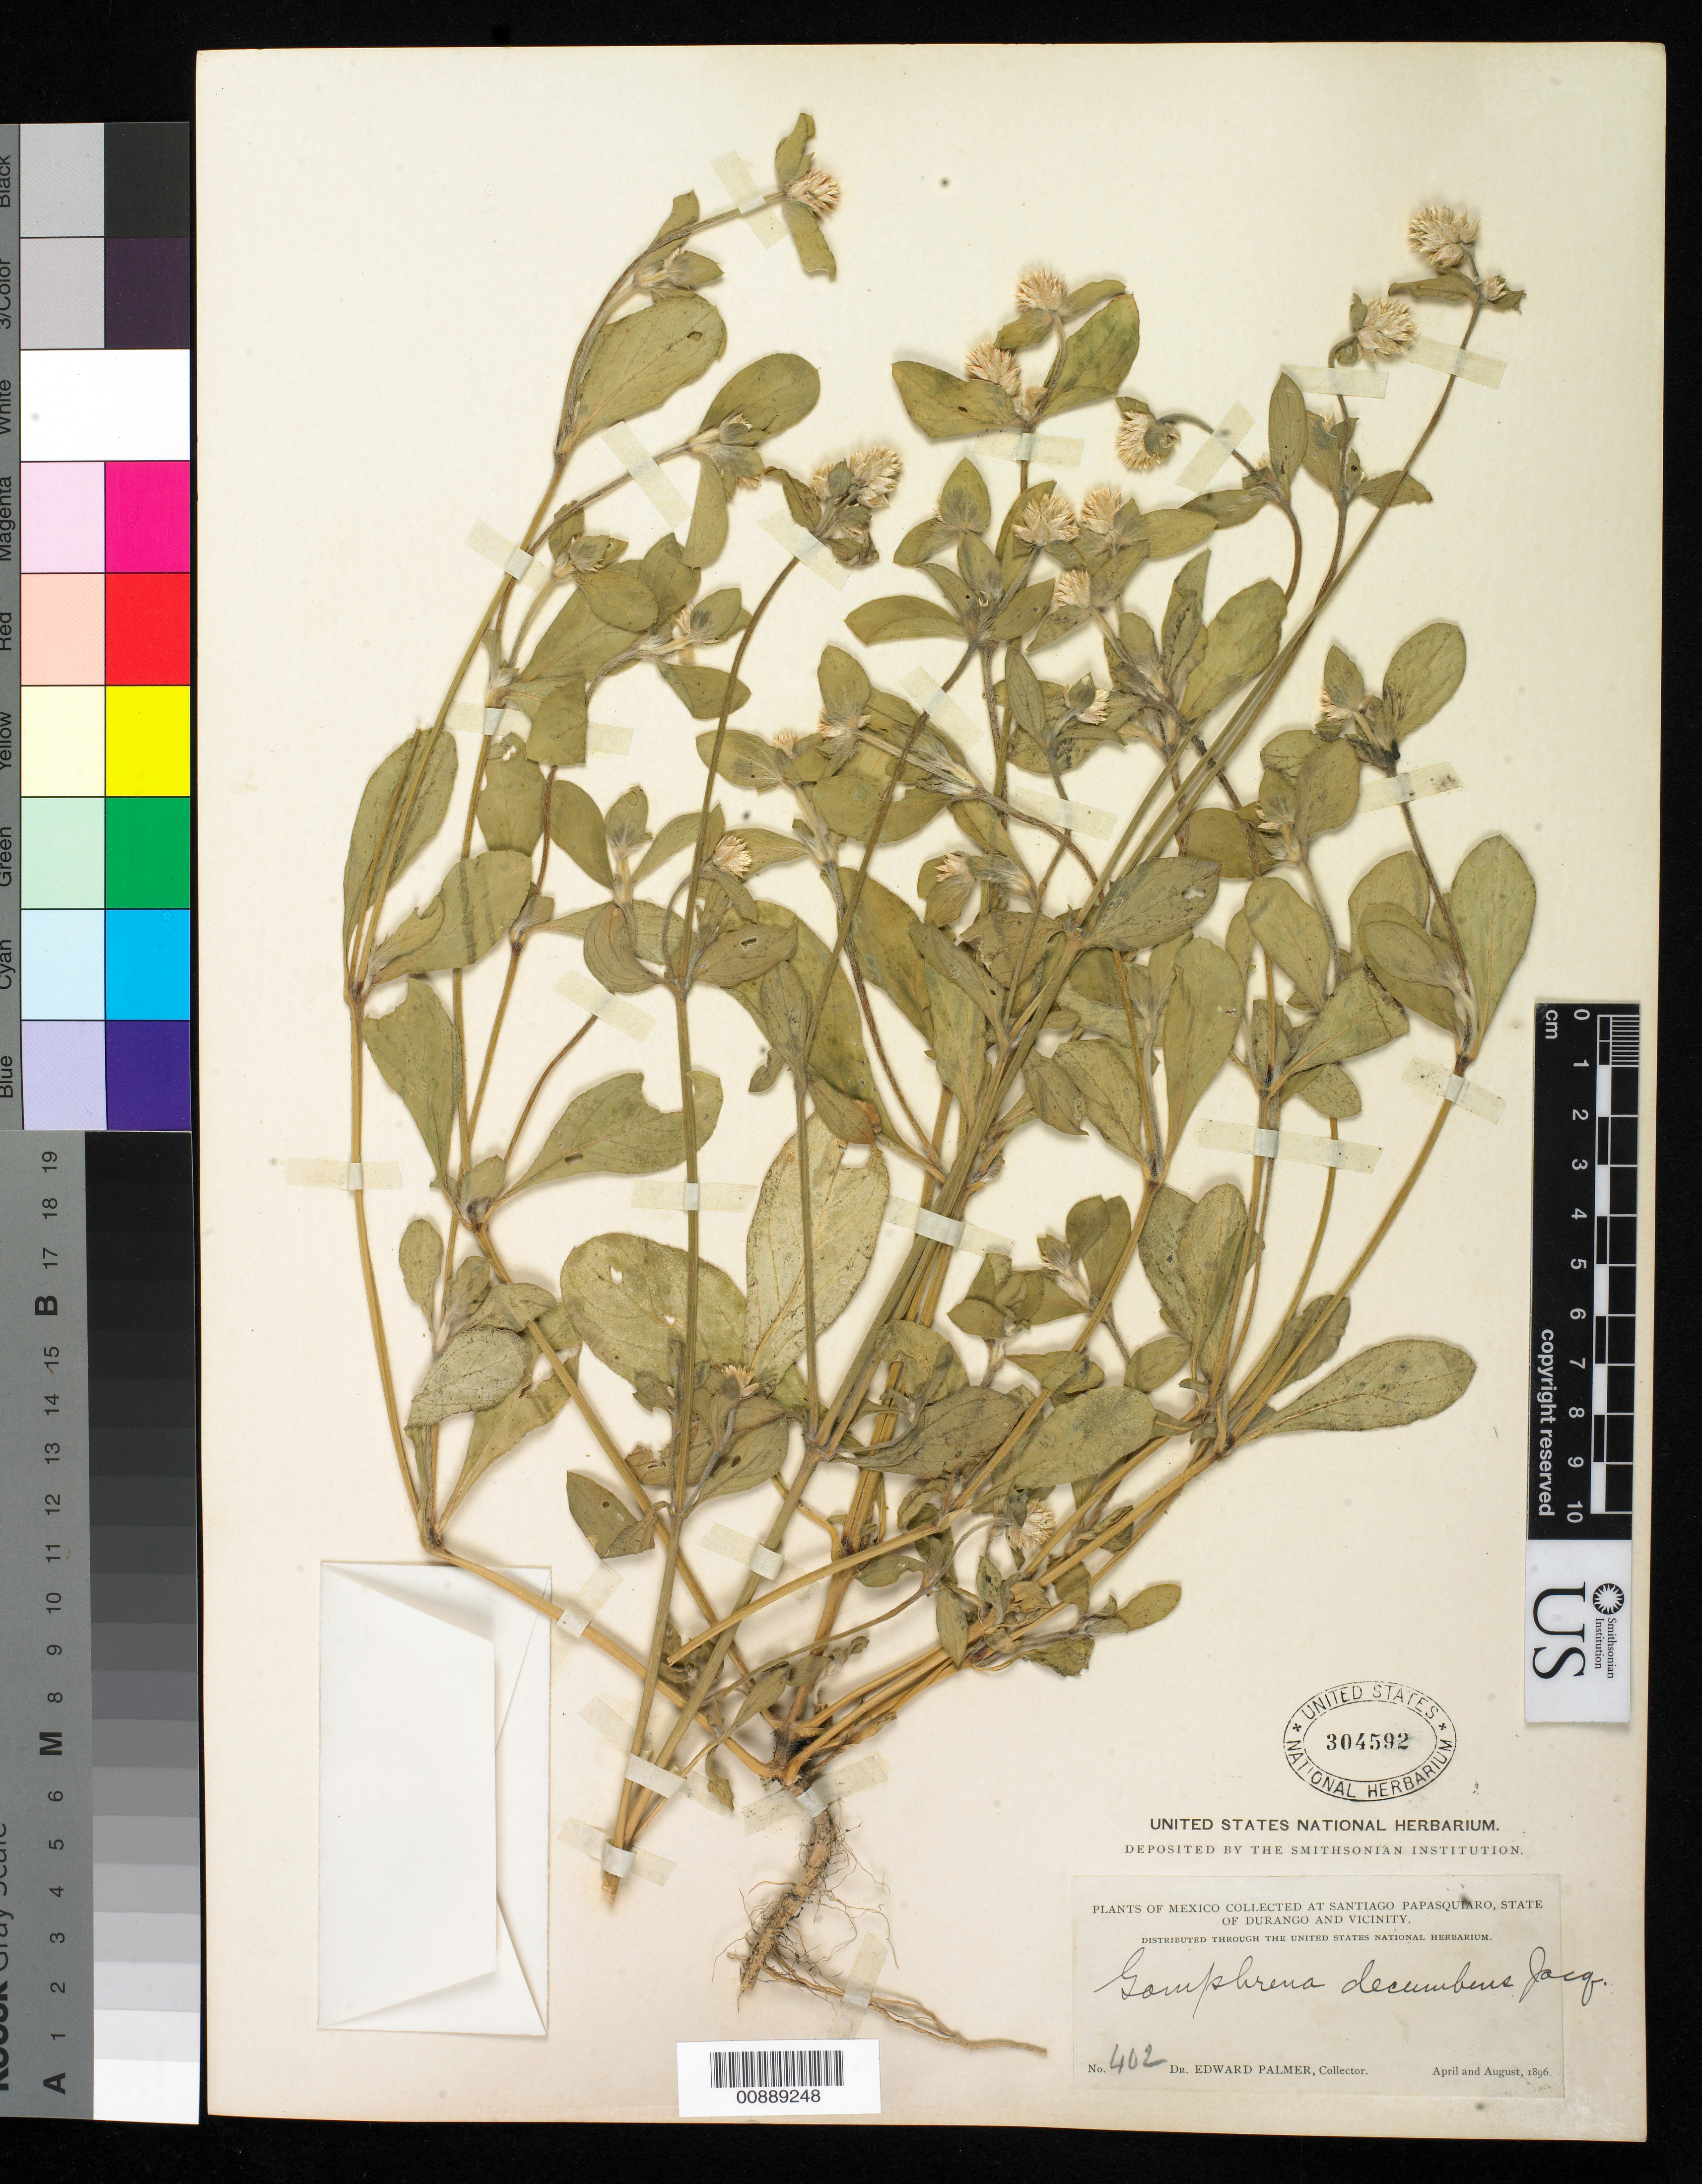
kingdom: Plantae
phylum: Tracheophyta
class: Magnoliopsida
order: Caryophyllales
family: Amaranthaceae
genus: Gomphrena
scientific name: Gomphrena decumbens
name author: Jacq.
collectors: E. Palmer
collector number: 402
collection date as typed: Apr 1896 to -- Aug 1896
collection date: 1896-04/1896-08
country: Mexico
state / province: Durango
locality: Santiago Papasquiaro, Durango and vicinity.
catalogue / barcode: US 304592